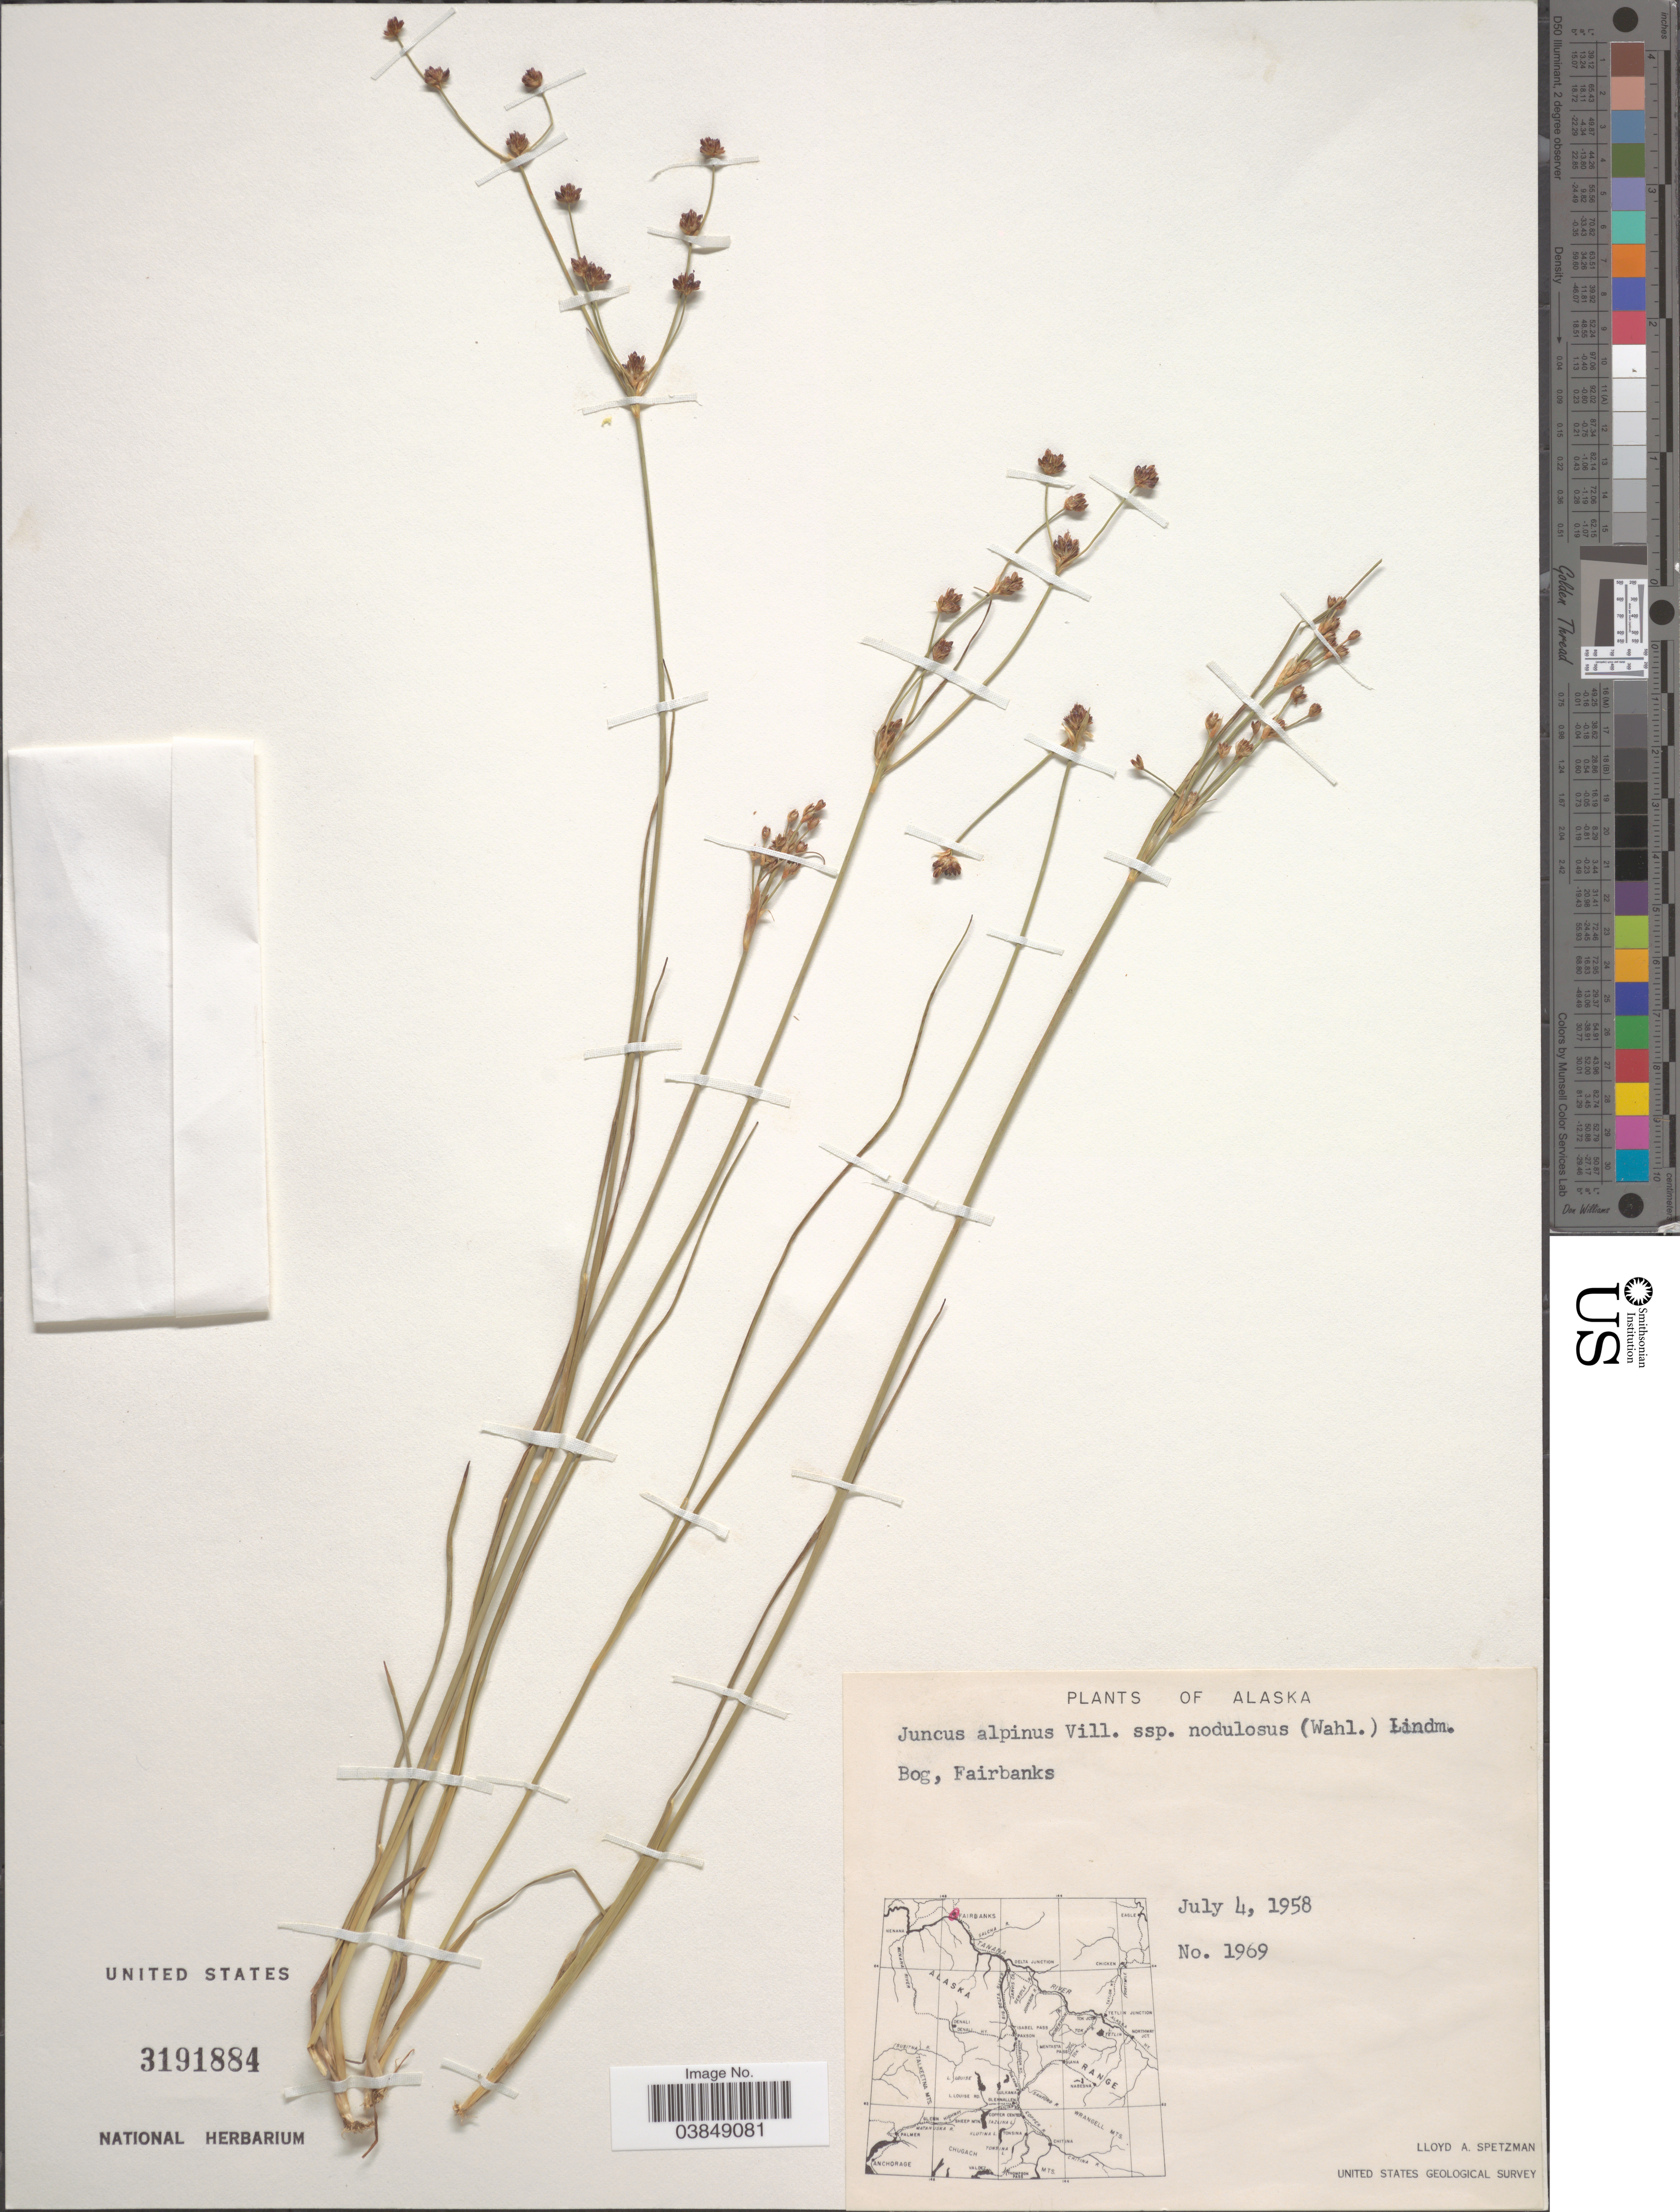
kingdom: Plantae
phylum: Tracheophyta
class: Liliopsida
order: Poales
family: Juncaceae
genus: Juncus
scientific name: Juncus alpinus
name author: Vill.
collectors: L. Spetzman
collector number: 1969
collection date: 1958-07-04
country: United States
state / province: Alaska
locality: Bog, Fairbanks.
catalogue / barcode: US 3191884